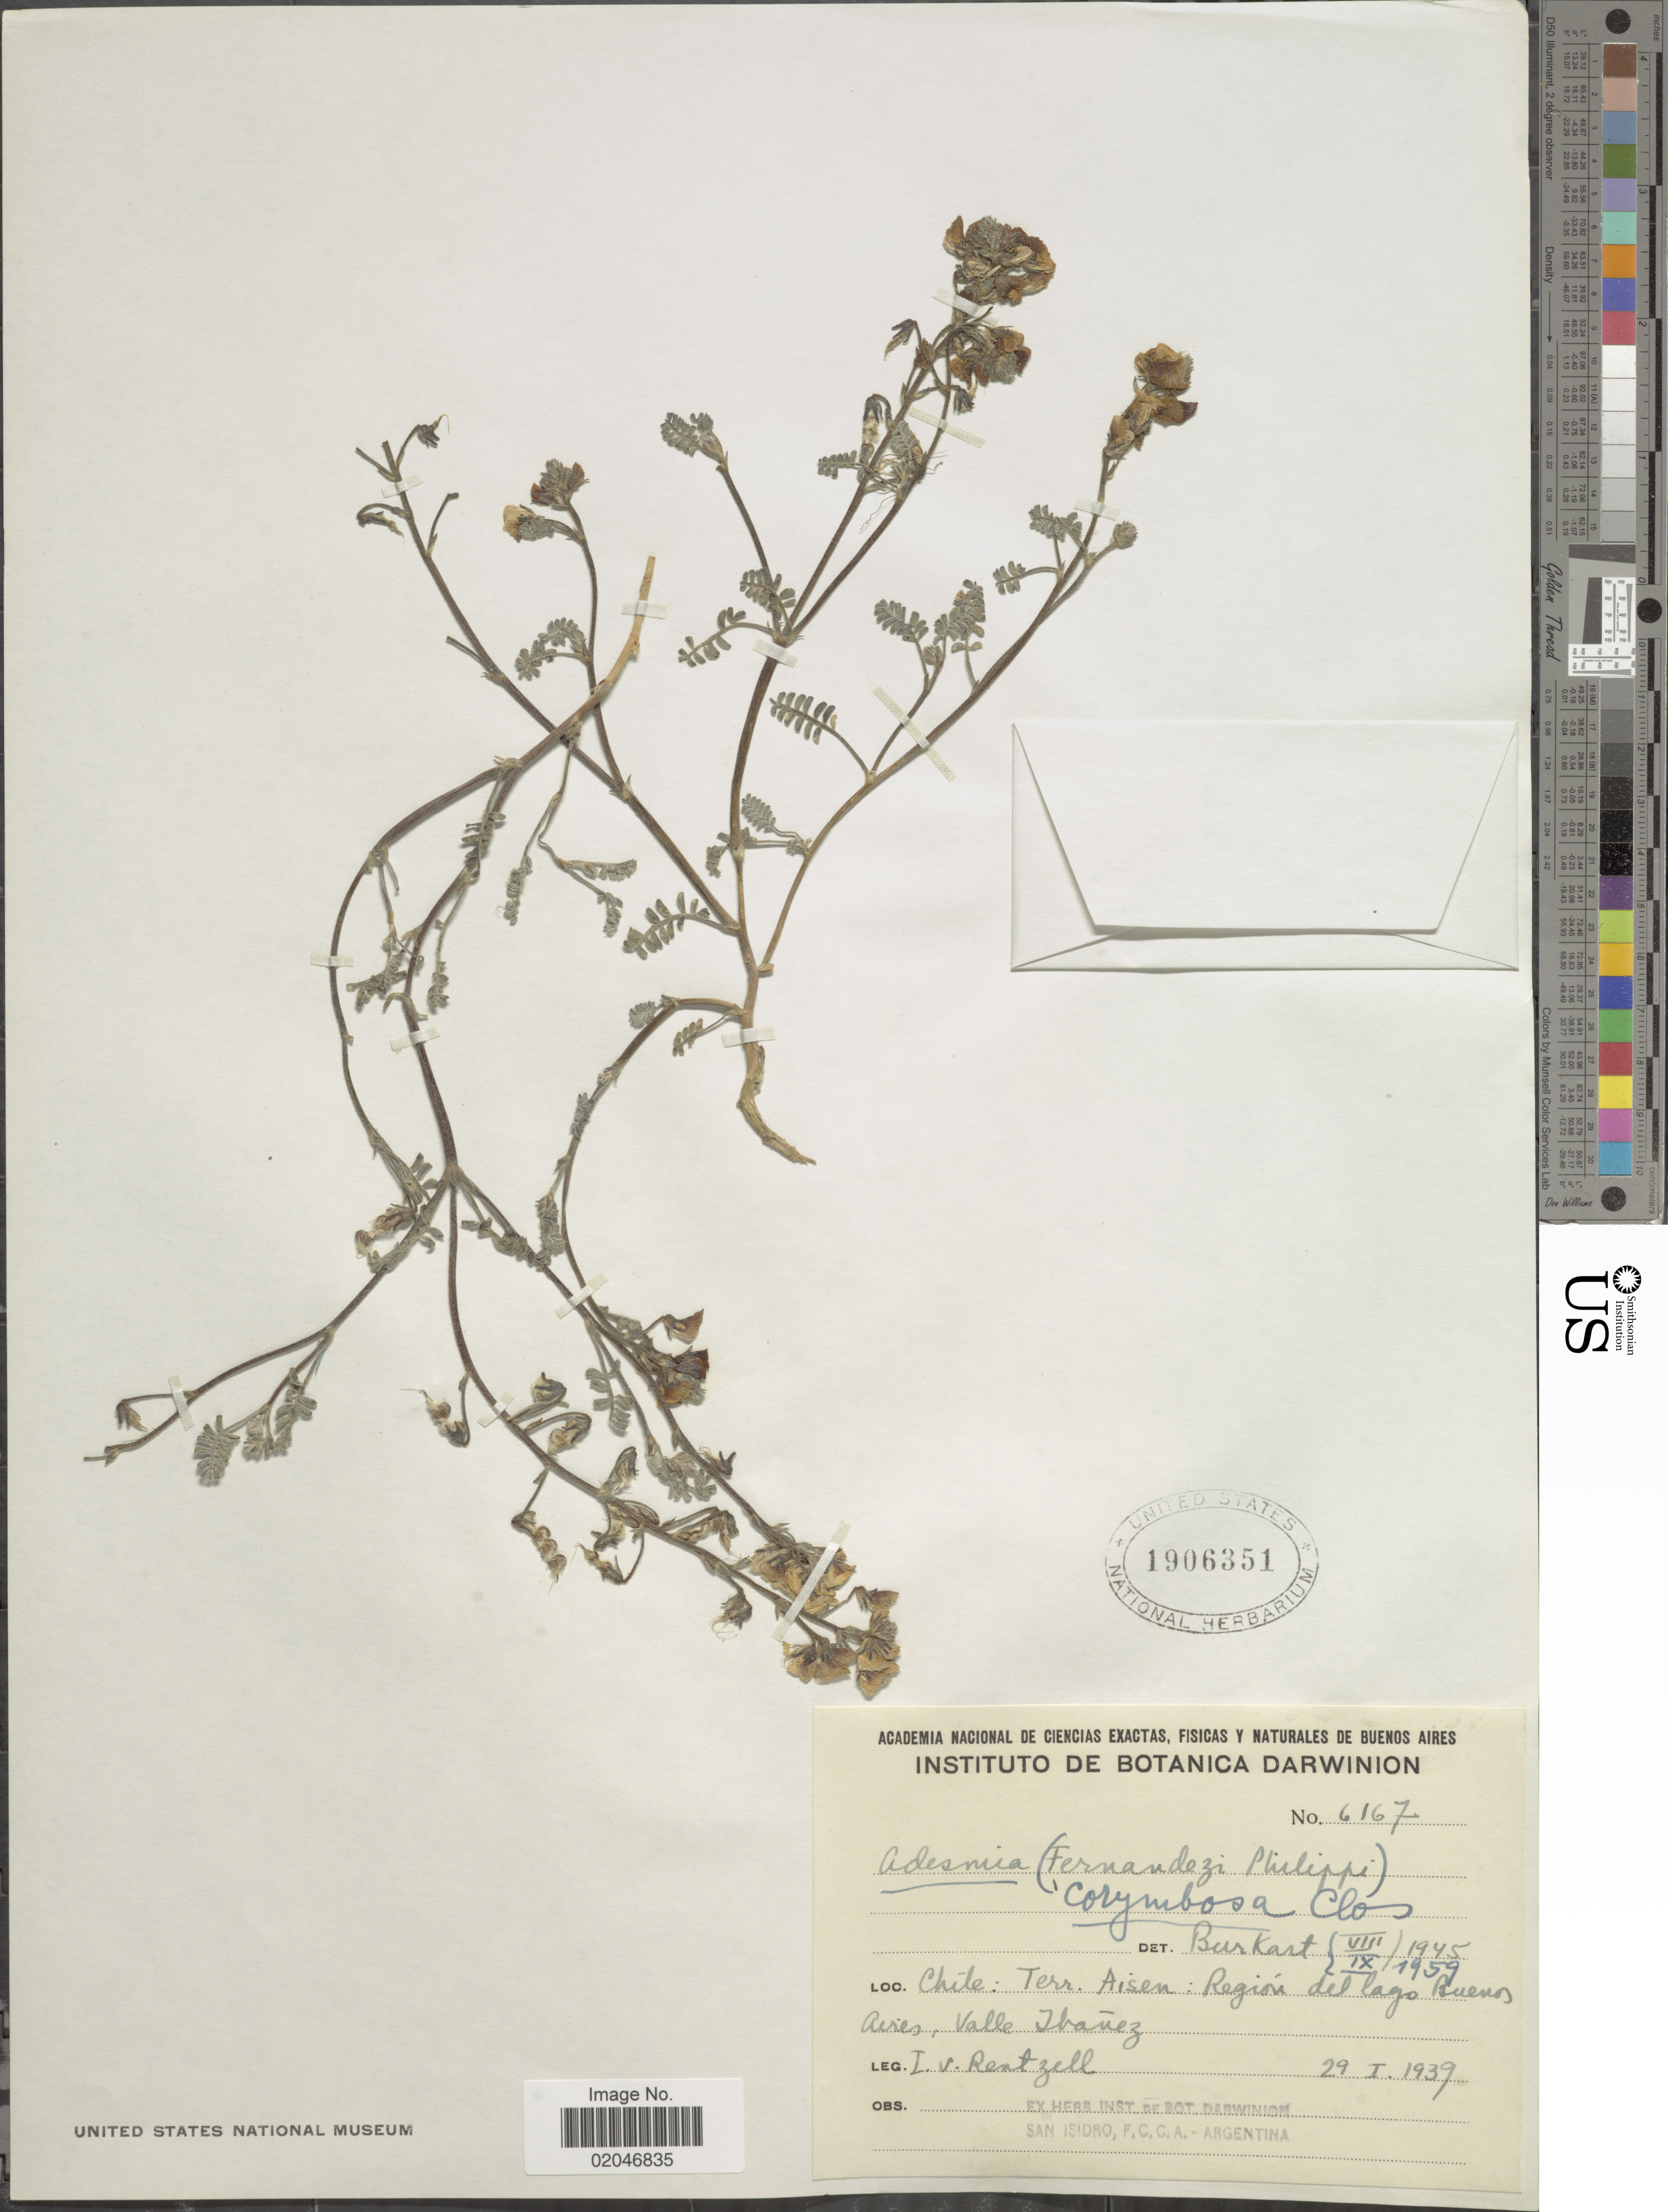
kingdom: Plantae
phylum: Tracheophyta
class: Magnoliopsida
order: Fabales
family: Fabaceae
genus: Adesmia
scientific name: Adesmia corymbosa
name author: Clos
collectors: I. von Rentzell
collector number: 6167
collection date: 1939-01-29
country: Chile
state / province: Aisén (XI)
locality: Regione del lago Buenos Aires, Valle Ibanez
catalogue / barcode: US 1906351